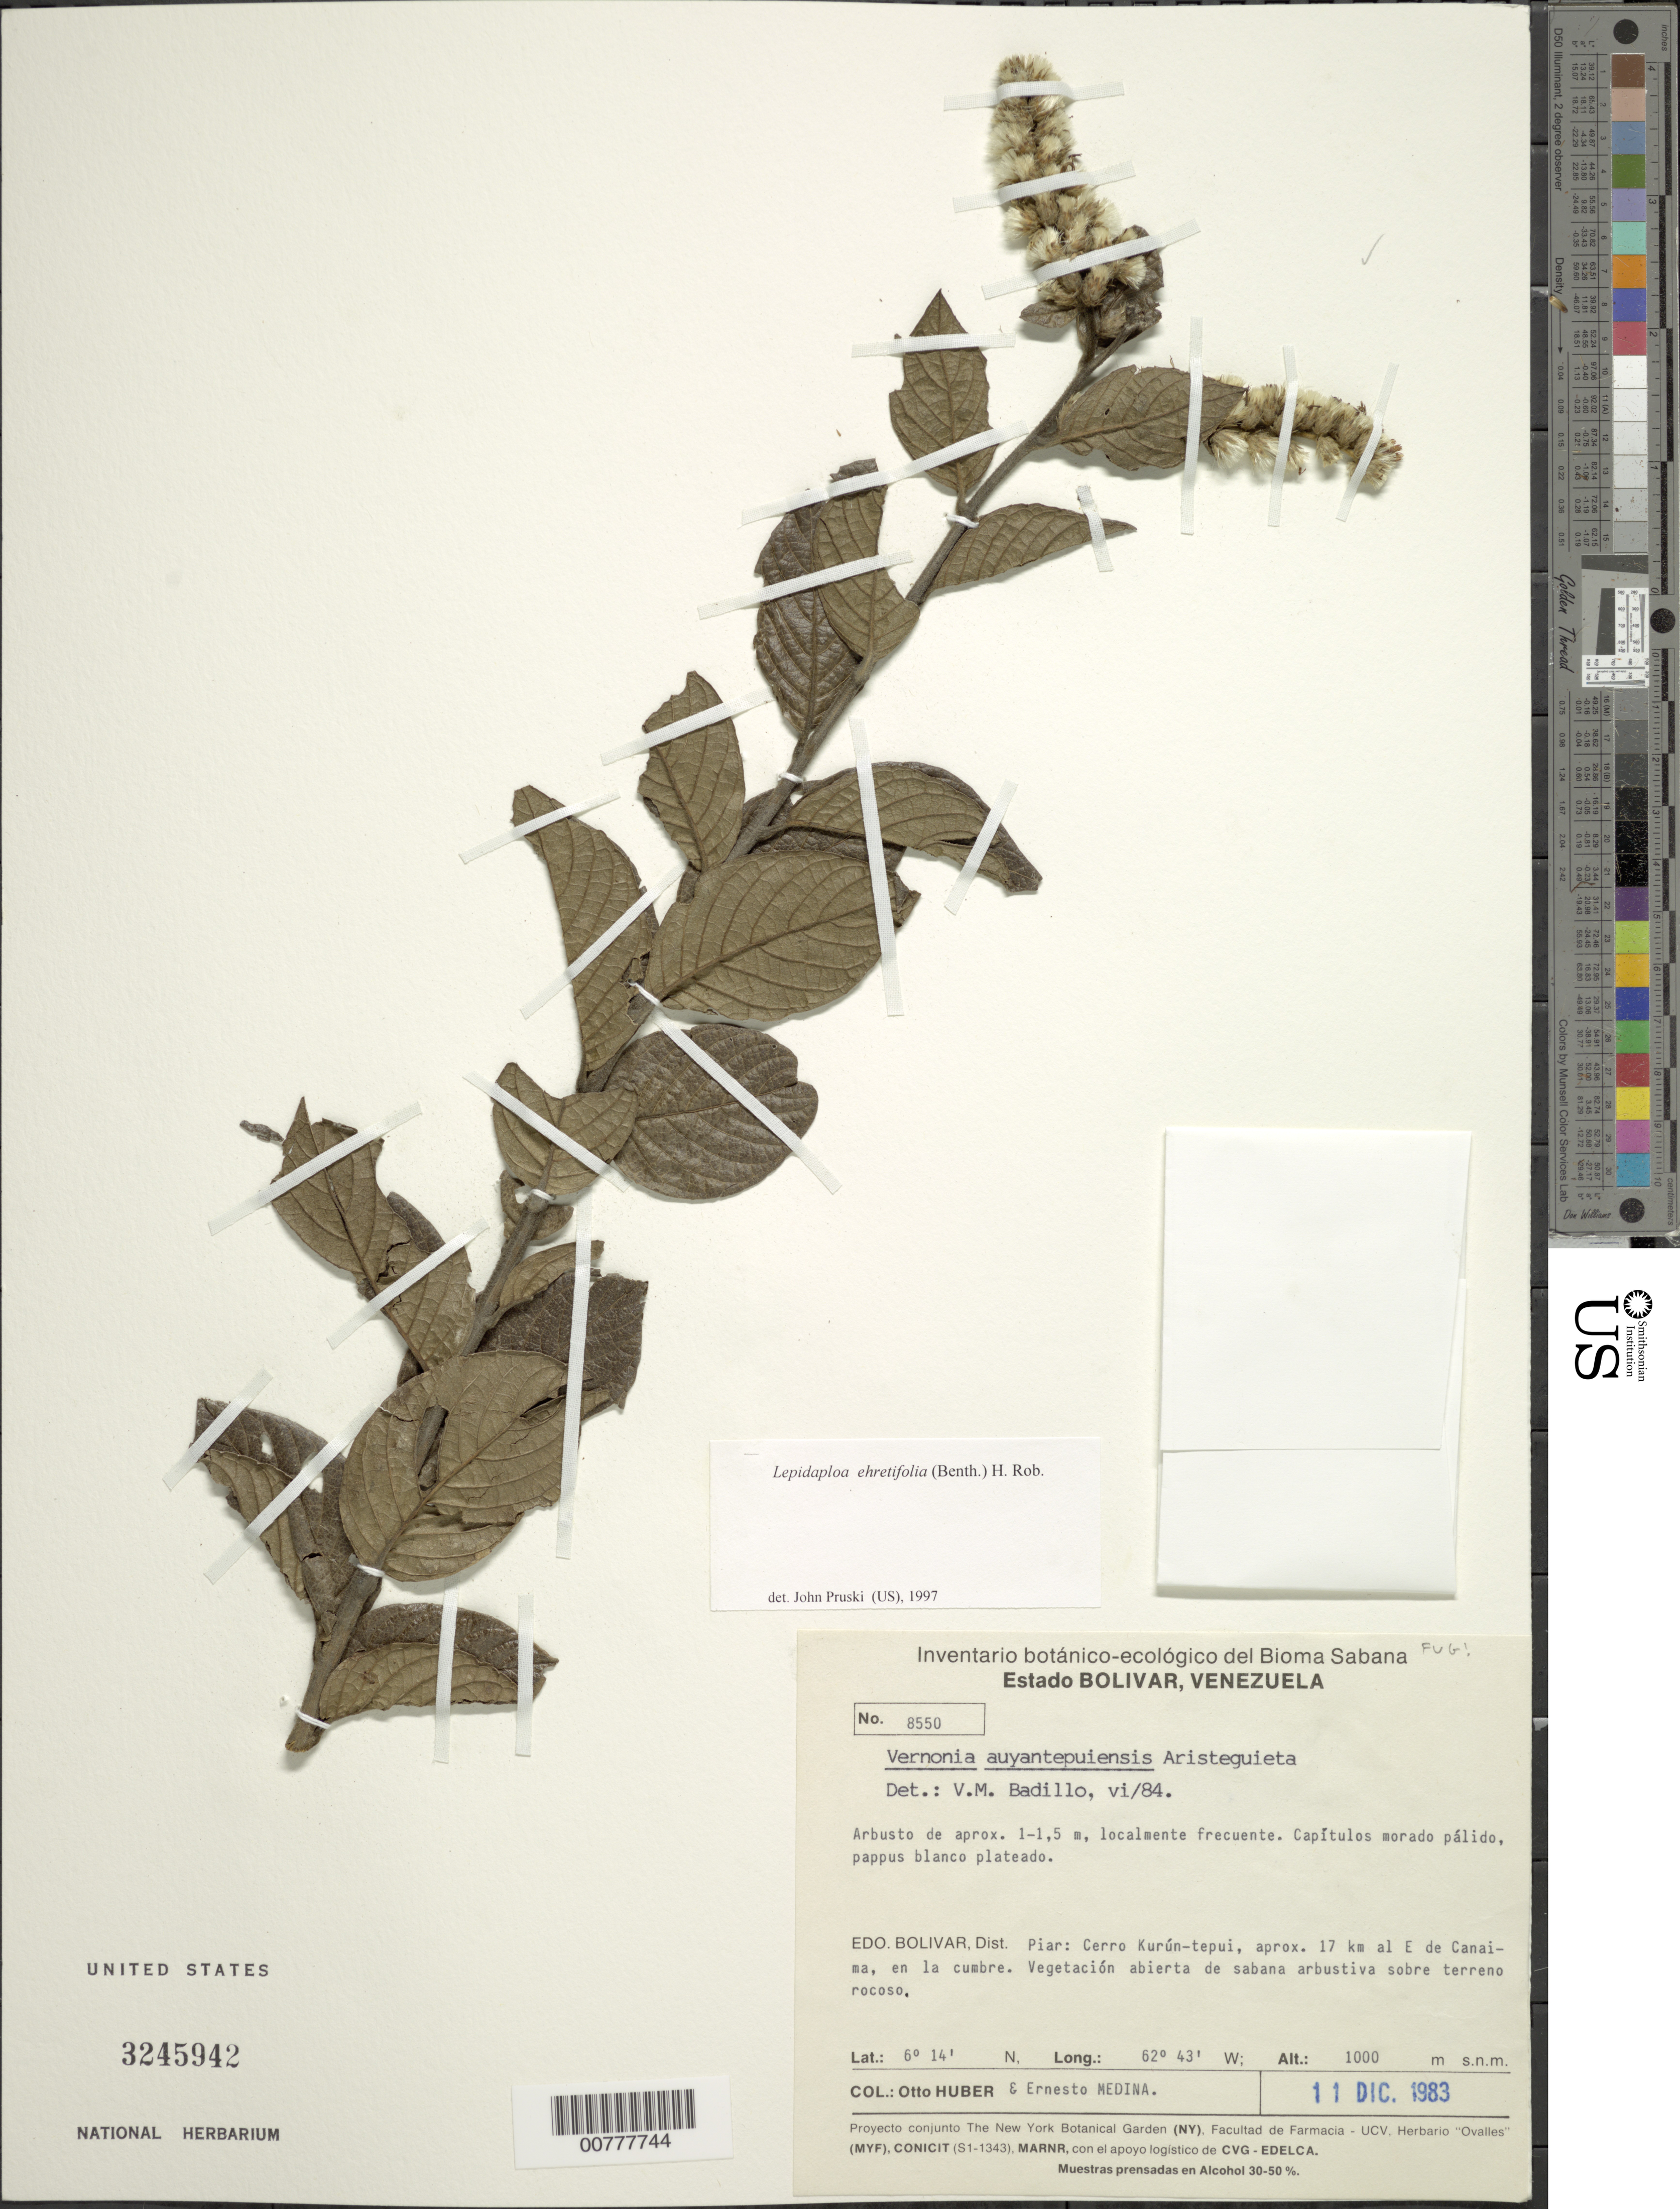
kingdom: Plantae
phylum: Tracheophyta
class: Magnoliopsida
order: Asterales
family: Asteraceae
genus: Lepidaploa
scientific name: Lepidaploa ehretiifolia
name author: (Benth.) H. Rob.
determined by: Pruski, J. F.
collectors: O. Huber & E. Medina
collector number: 8550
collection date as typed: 11-Dec-83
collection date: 1983-12-11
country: Venezuela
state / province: Bolívar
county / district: Piar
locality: Cerro Kurún-tepuí, aprox. 17 km al E de Canaima; en la cumbre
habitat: Vegetación abierta de sabana arbustiva sobre terreno rocoso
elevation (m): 1000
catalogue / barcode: US 3245942